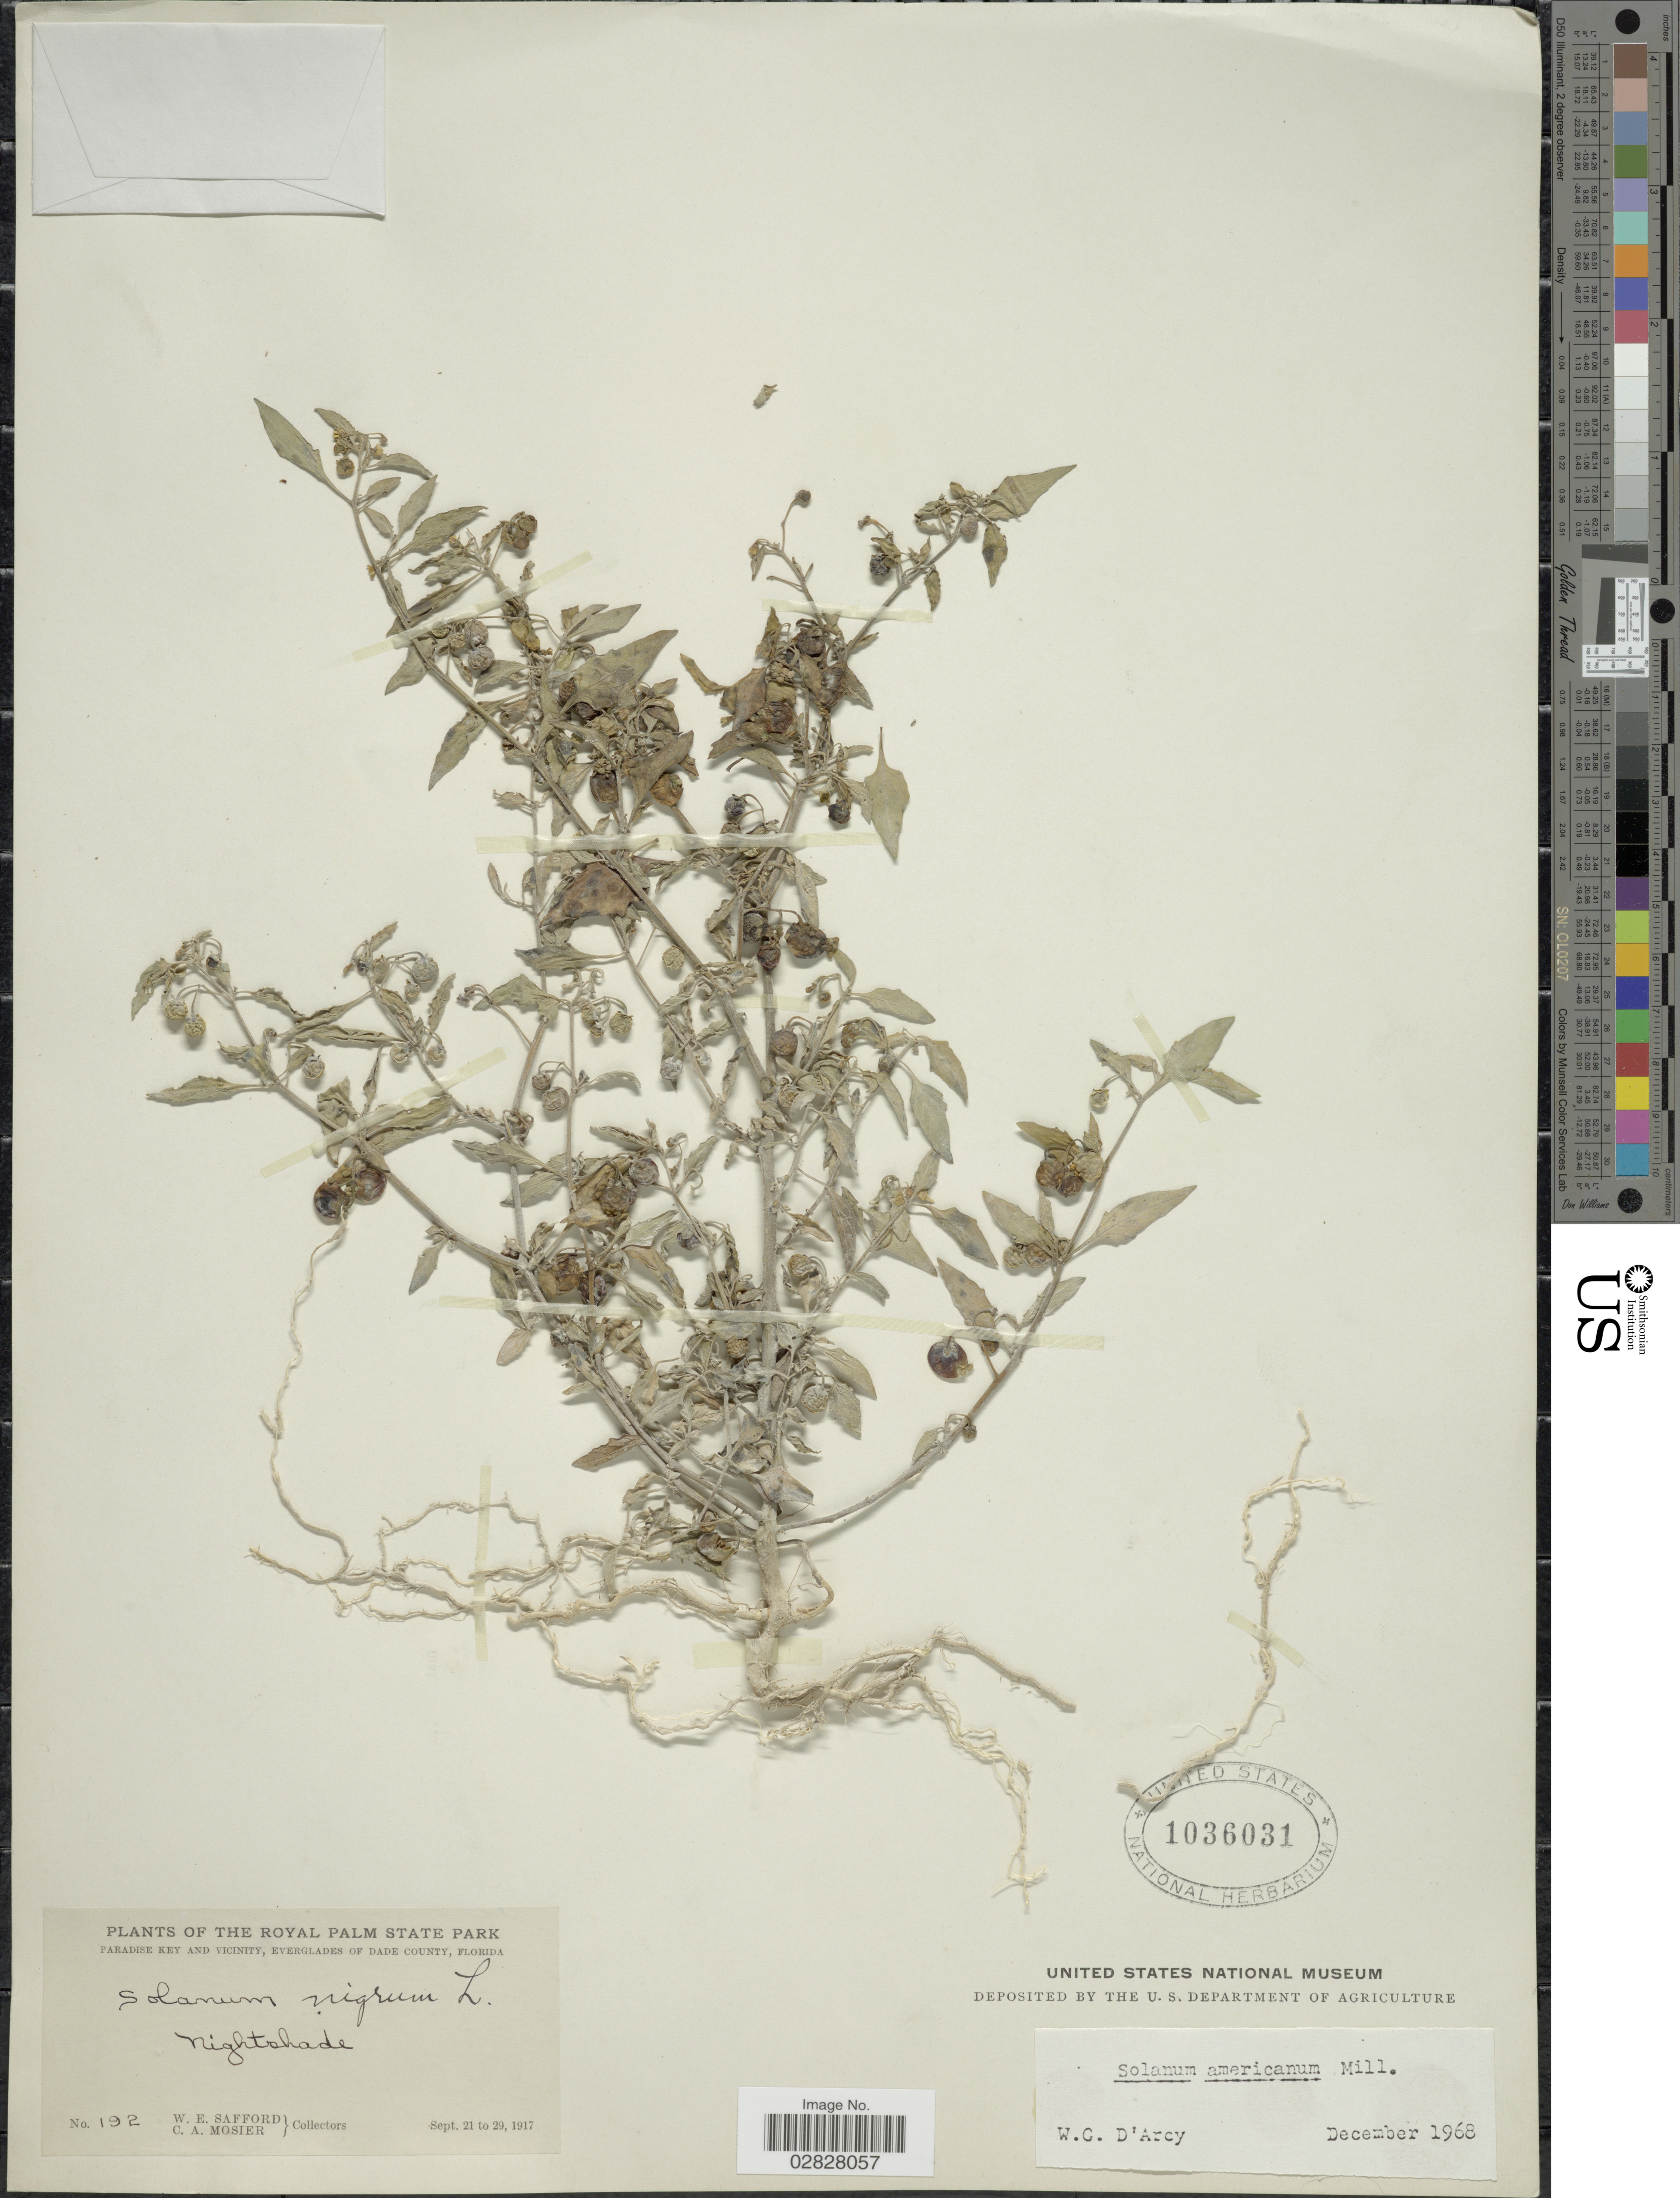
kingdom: Plantae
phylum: Tracheophyta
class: Magnoliopsida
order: Solanales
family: Solanaceae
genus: Solanum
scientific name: Solanum americanum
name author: Mill.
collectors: W. E. Safford & C. A. Mosier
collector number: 192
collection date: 1917-09-21/1917-09-29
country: United States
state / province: Florida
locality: Royal Palm State Park. Paradise Key and Vicinity, Everglades of Dade County.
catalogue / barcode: US 1036031